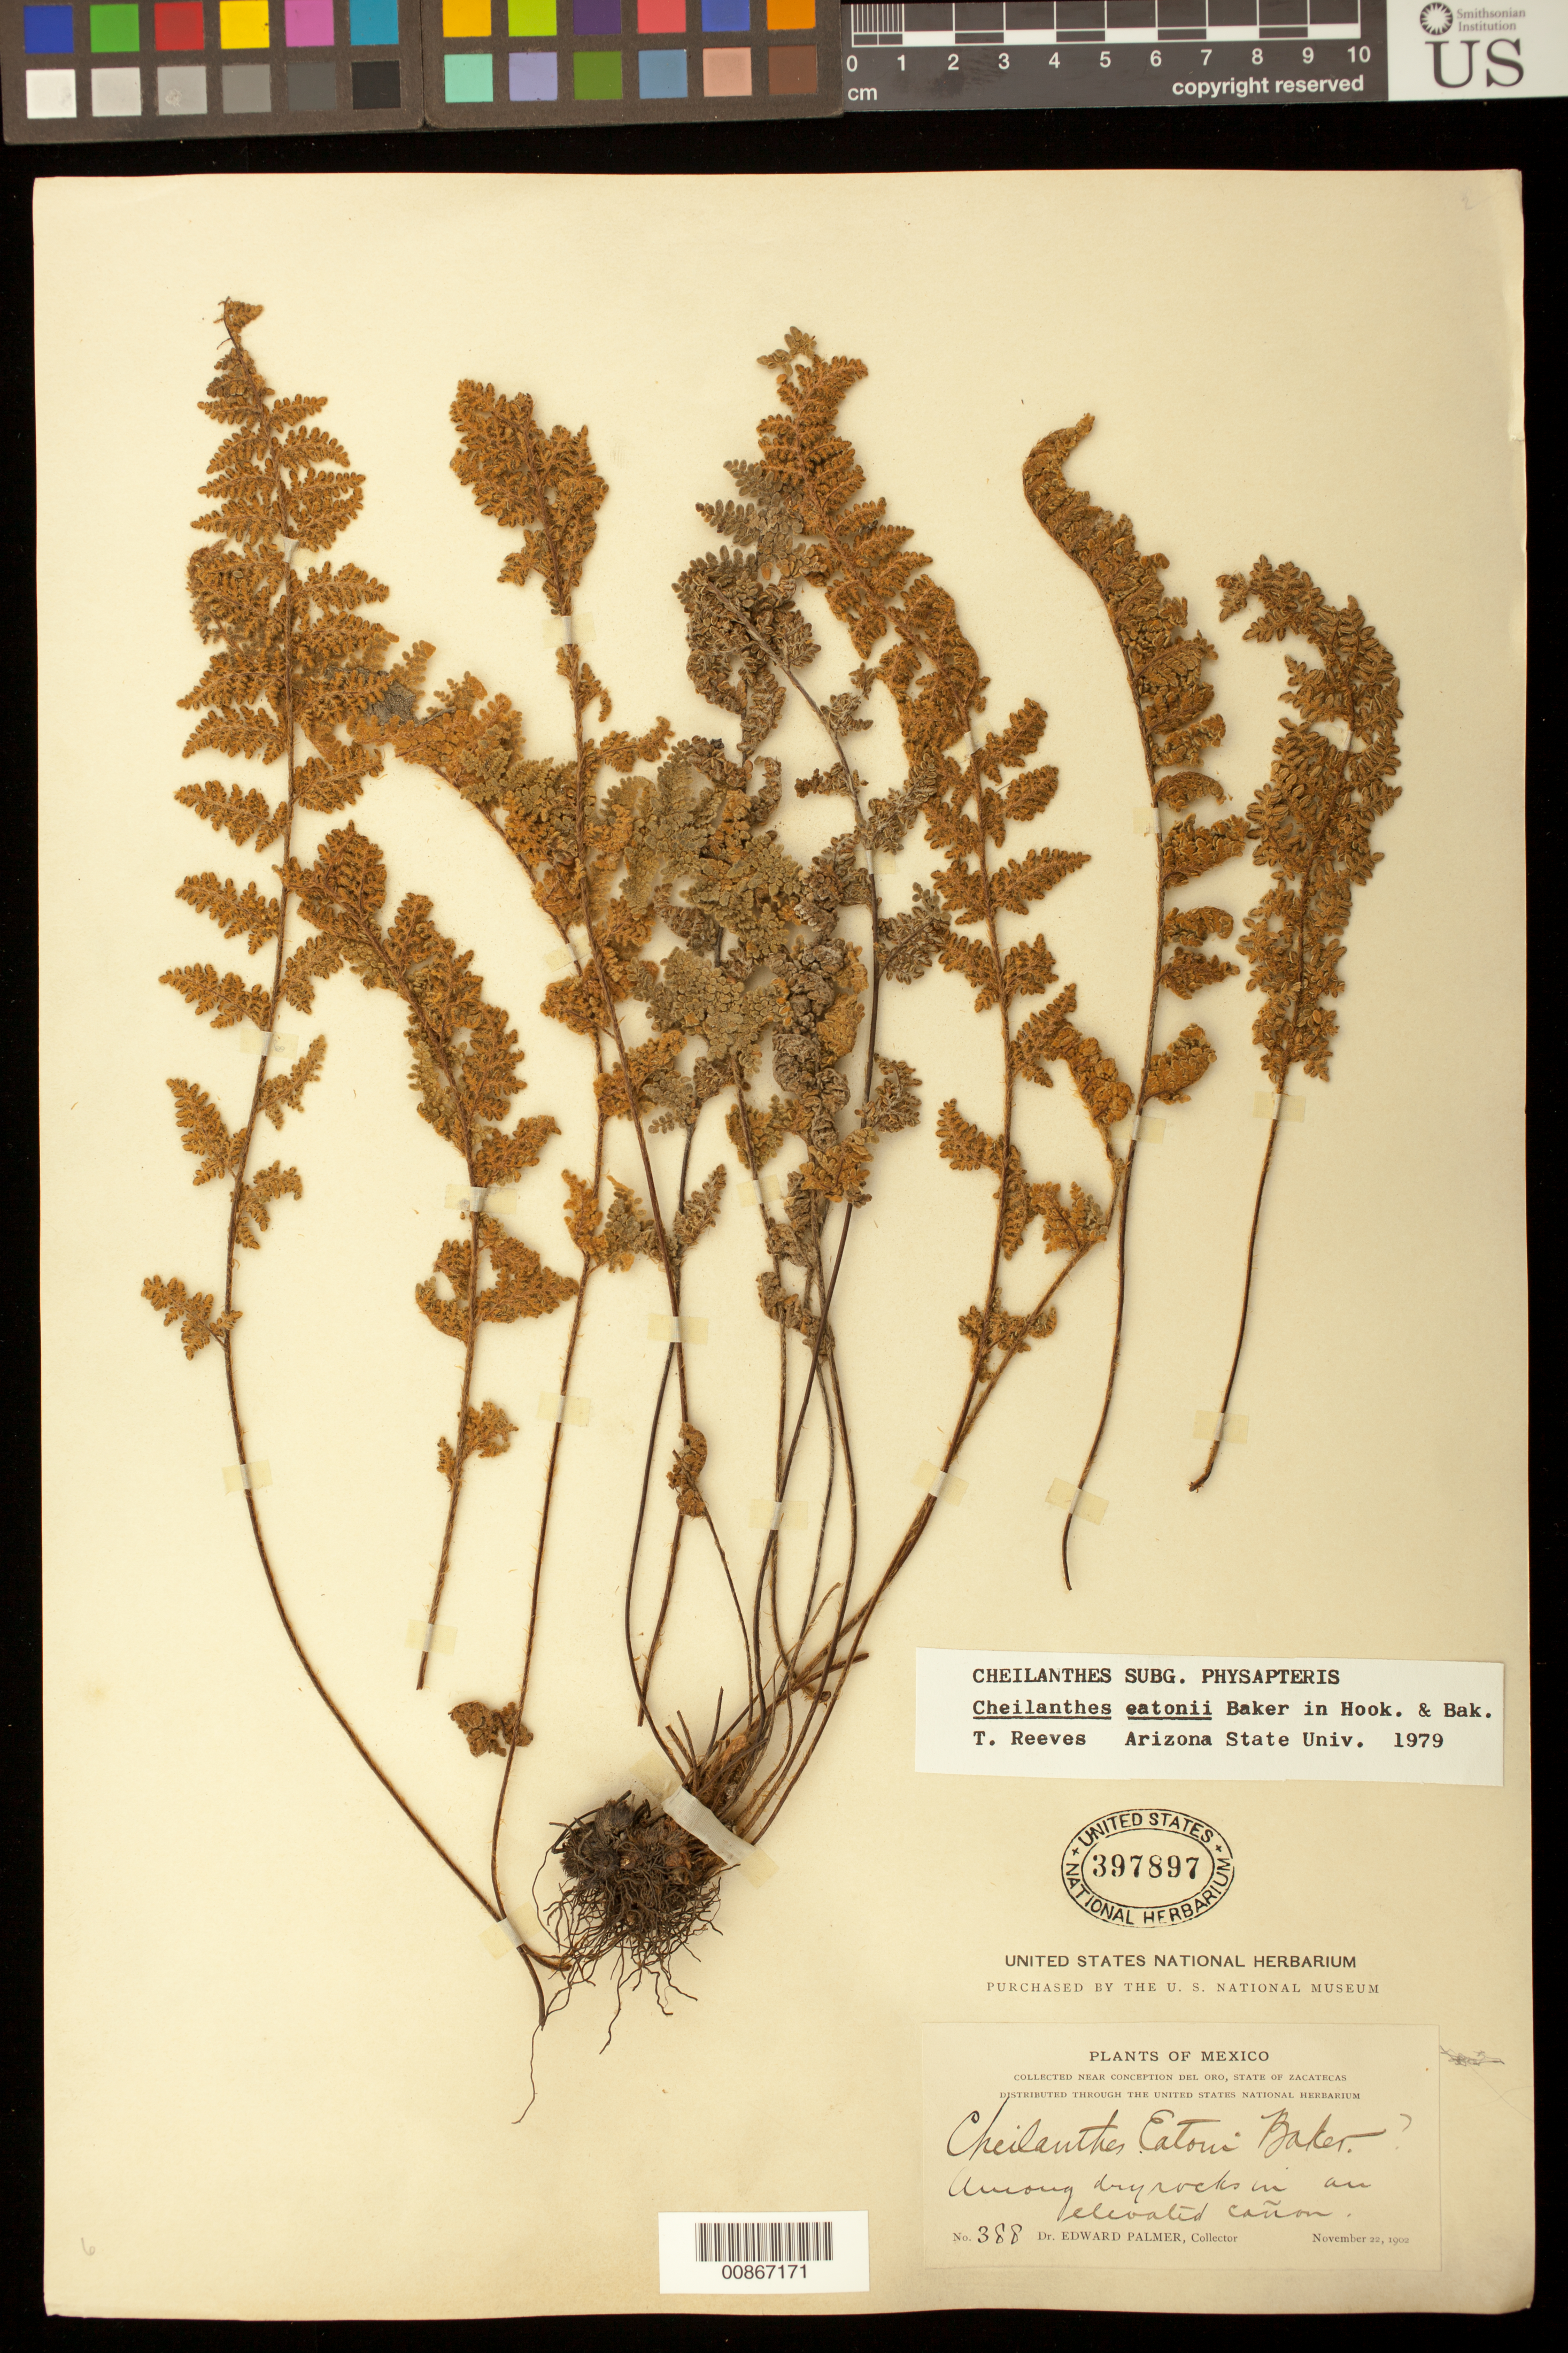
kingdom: Plantae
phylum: Tracheophyta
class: Polypodiopsida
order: Polypodiales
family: Pteridaceae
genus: Myriopteris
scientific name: Myriopteris rufa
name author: Fée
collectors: E. Palmer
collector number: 388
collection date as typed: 22 Nov 1902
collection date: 1902-11-22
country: Mexico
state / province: Zacatecas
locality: Near Concepción del Oro, Zacatecas.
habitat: Among dry rocks in an elevated cañon.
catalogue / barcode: US 397897